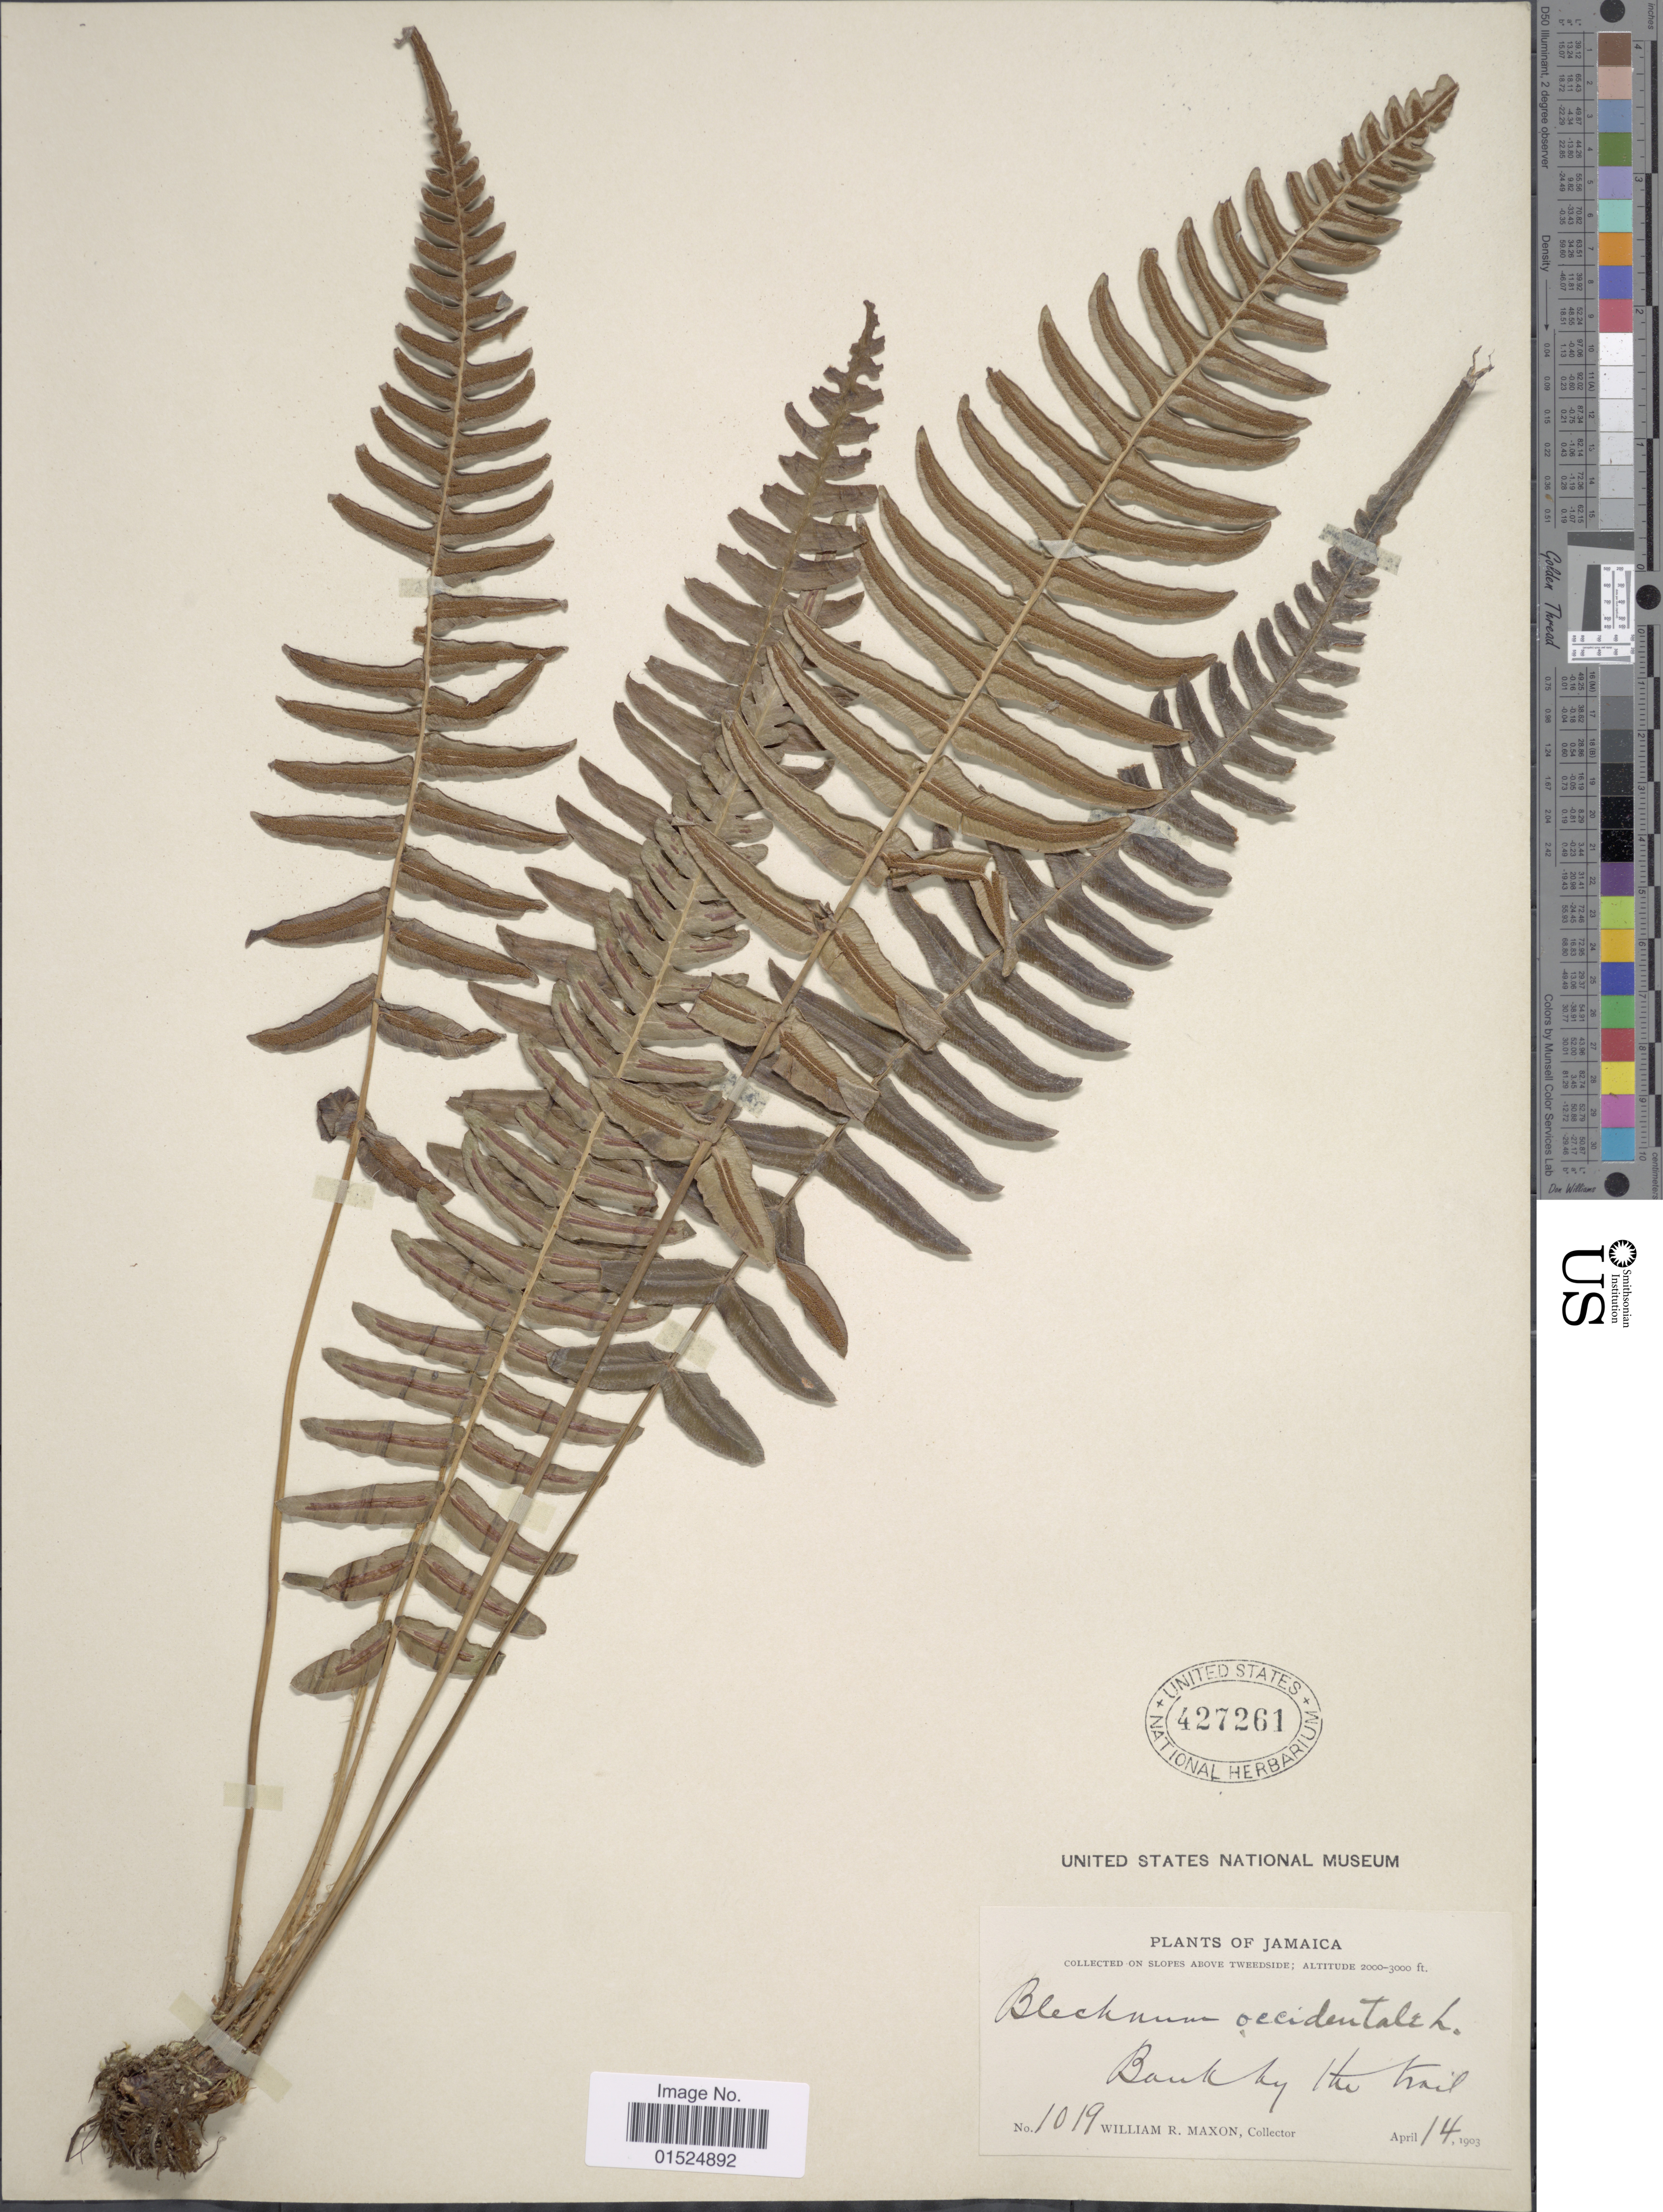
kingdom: Plantae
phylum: Tracheophyta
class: Polypodiopsida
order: Polypodiales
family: Blechnaceae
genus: Blechnum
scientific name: Blechnum occidentale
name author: L.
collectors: W. R. Maxon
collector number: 1019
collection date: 1903-04-14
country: Jamaica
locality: On slopes above Tweeside. bank by the trail.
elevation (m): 610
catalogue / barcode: US 427261